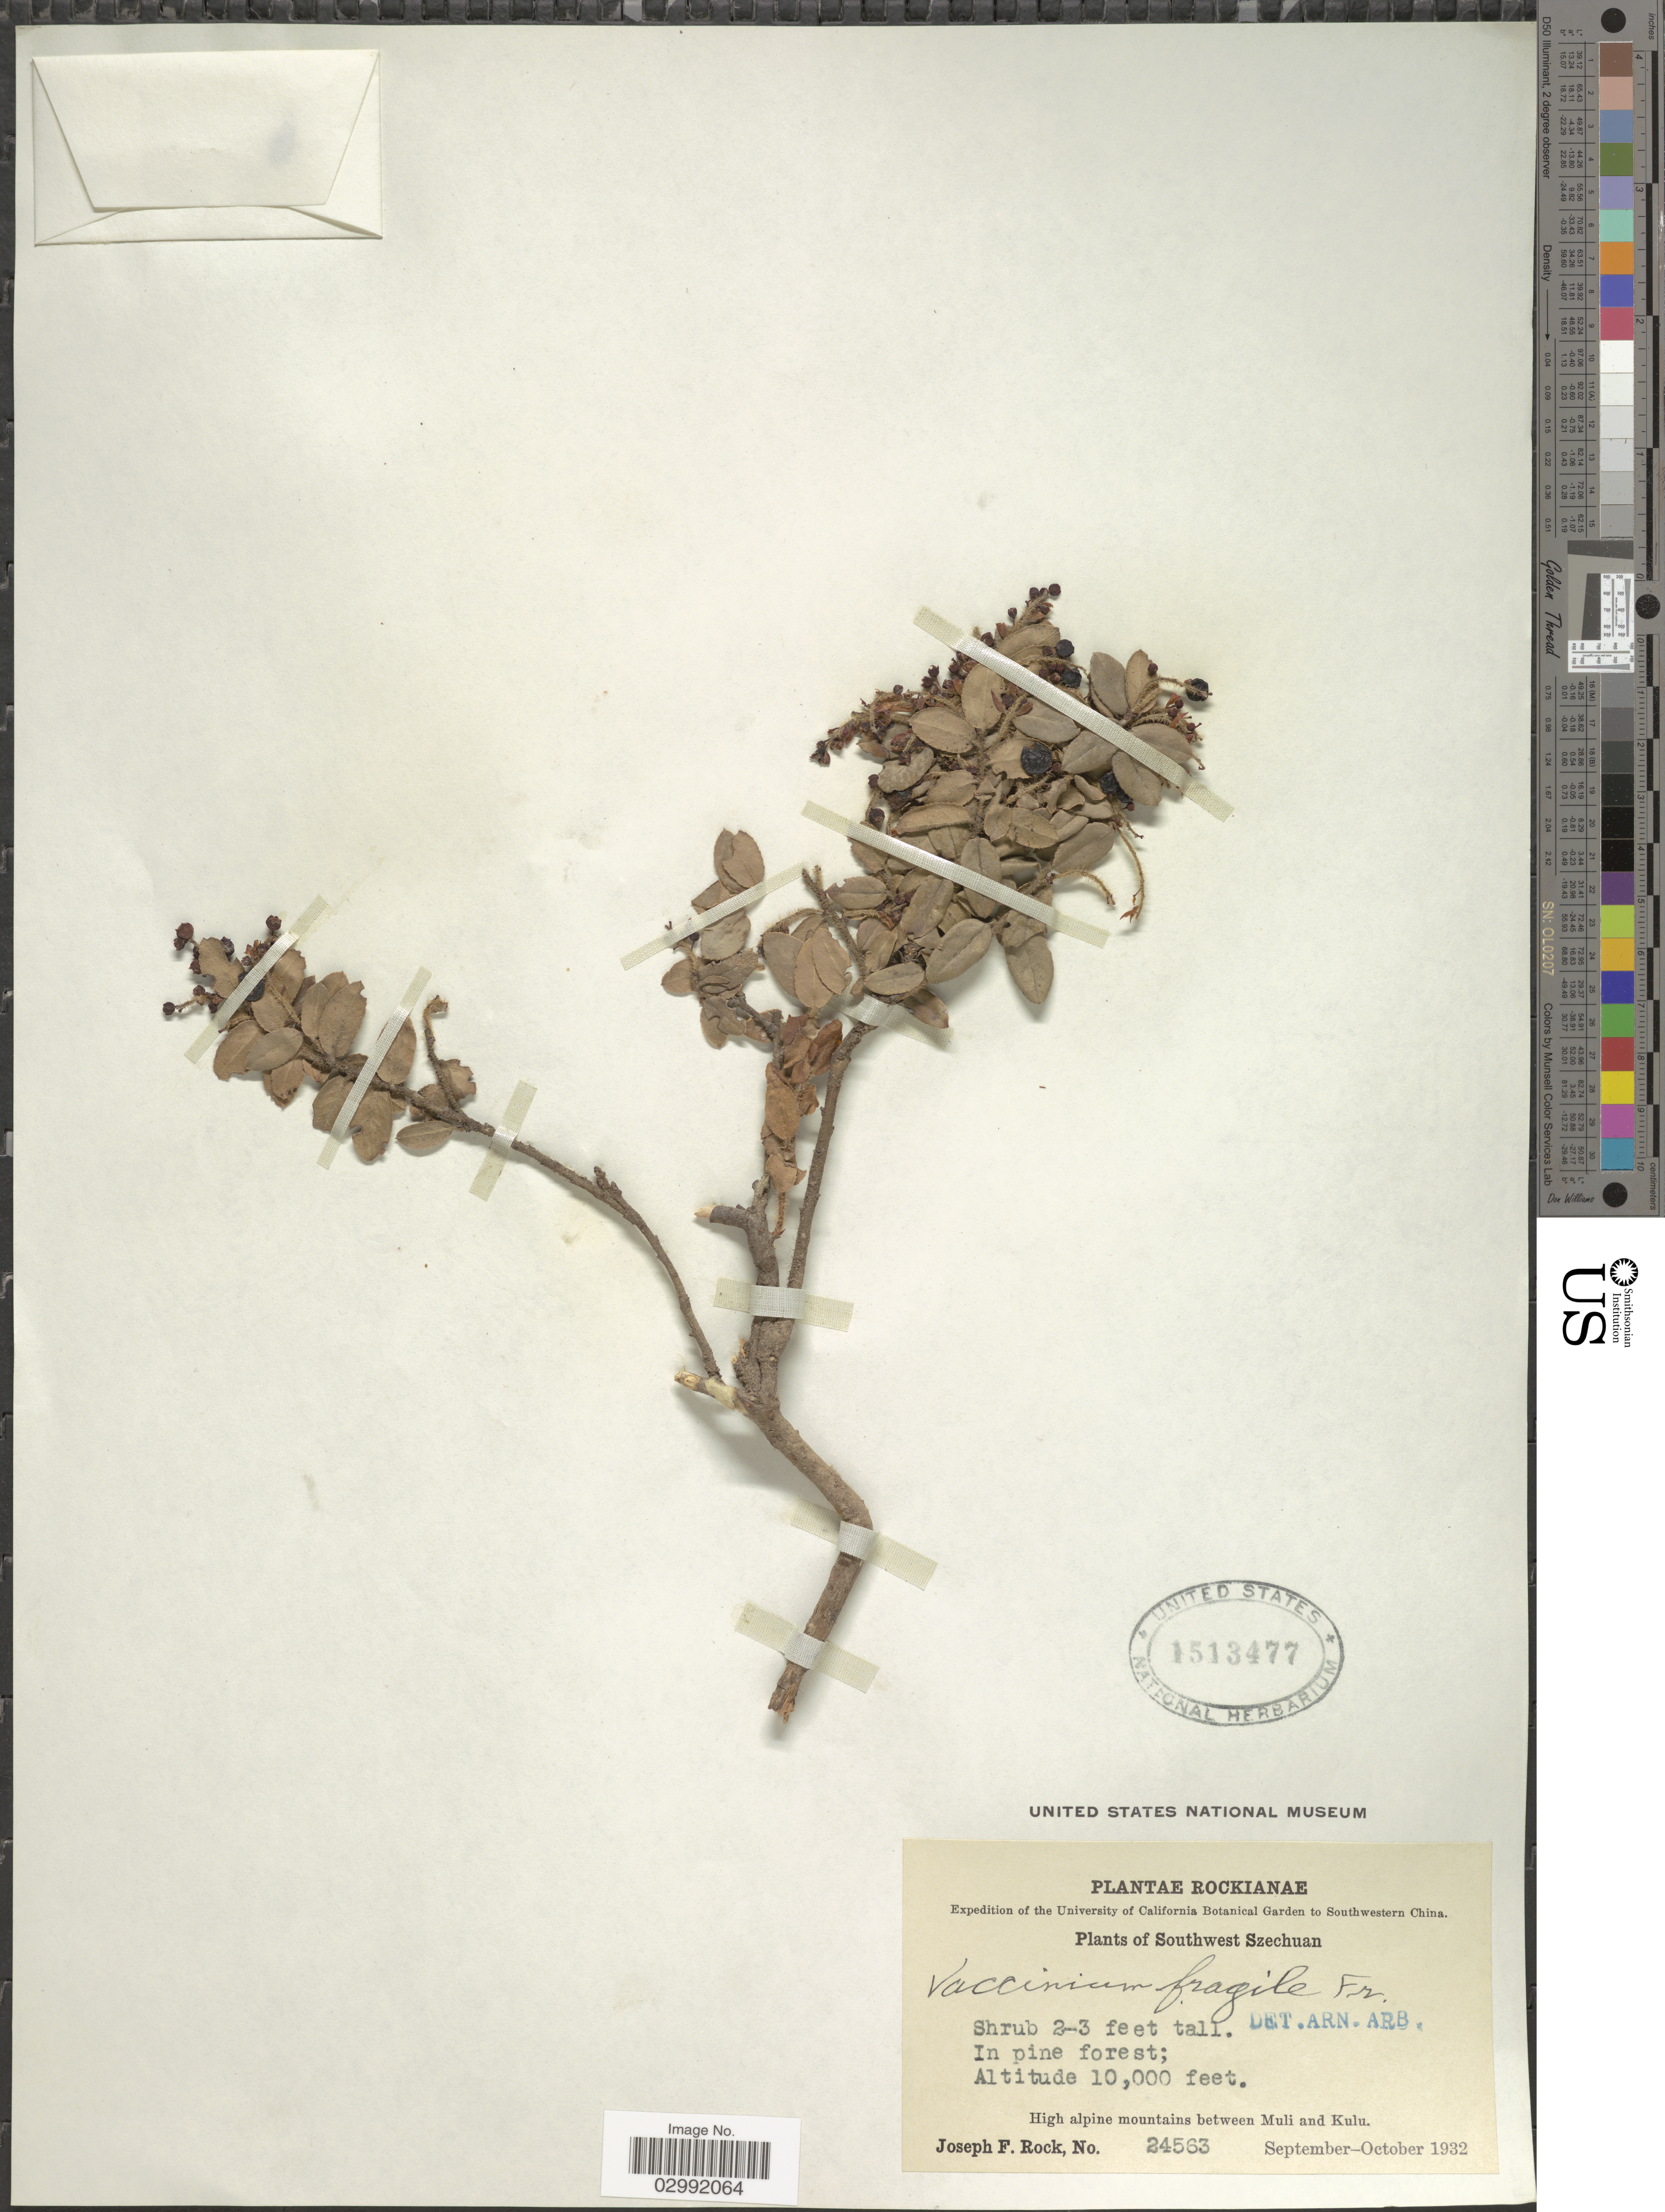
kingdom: Plantae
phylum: Tracheophyta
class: Magnoliopsida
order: Ericales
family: Ericaceae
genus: Vaccinium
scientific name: Vaccinium fragile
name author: Franch.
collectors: J. F. Rock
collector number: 24563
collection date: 1932-09/1932-10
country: China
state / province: Sichuan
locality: Southwestern China, Southwest Szechuan, High alpine mountains between Muli and Kulu.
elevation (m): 3048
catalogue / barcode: US 1513477